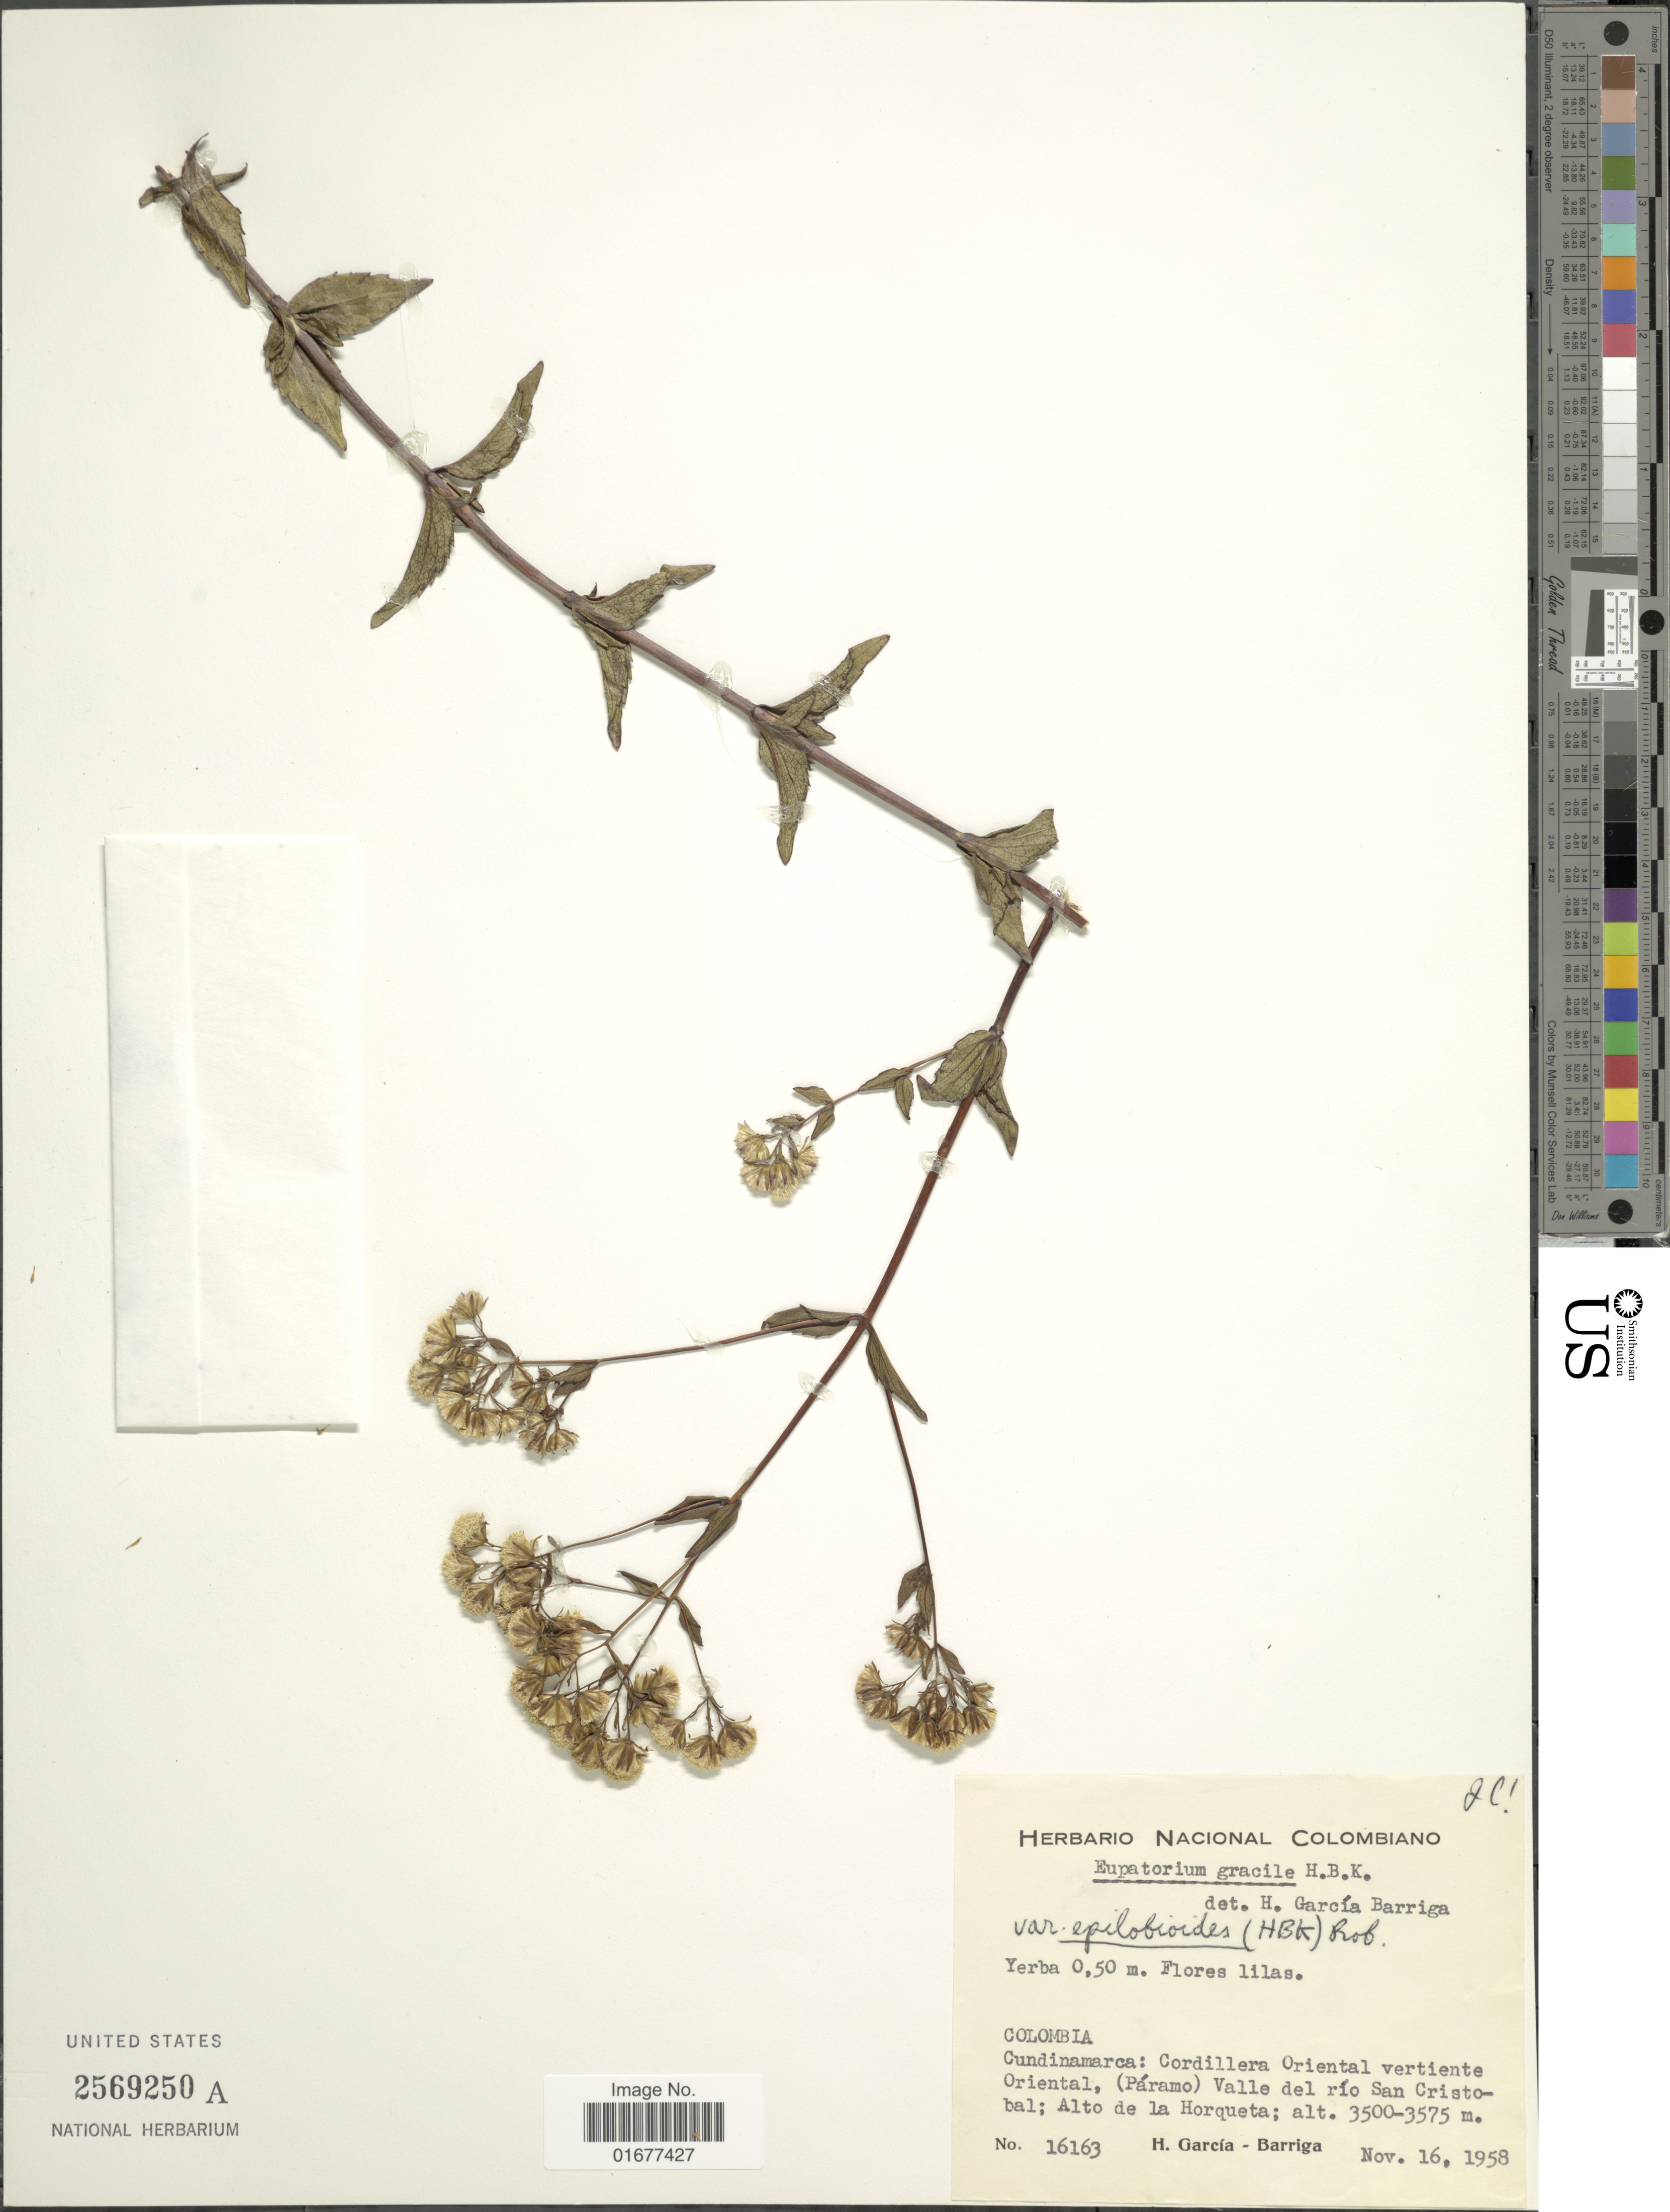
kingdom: Plantae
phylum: Tracheophyta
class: Magnoliopsida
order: Asterales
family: Asteraceae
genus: Ageratina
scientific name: Ageratina gracilis var. epilobioides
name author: (Kunth) R.M. King & H. Rob. ex Luteyn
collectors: H. García Barriga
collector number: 16163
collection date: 1958-11-16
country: Colombia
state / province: Cundinamarca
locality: Cordillera Oriental vertiente Oriental, (Paramo) Valle del rio San Cristobal; Alto de la Horqueta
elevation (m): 3500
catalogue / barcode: US 2569250A